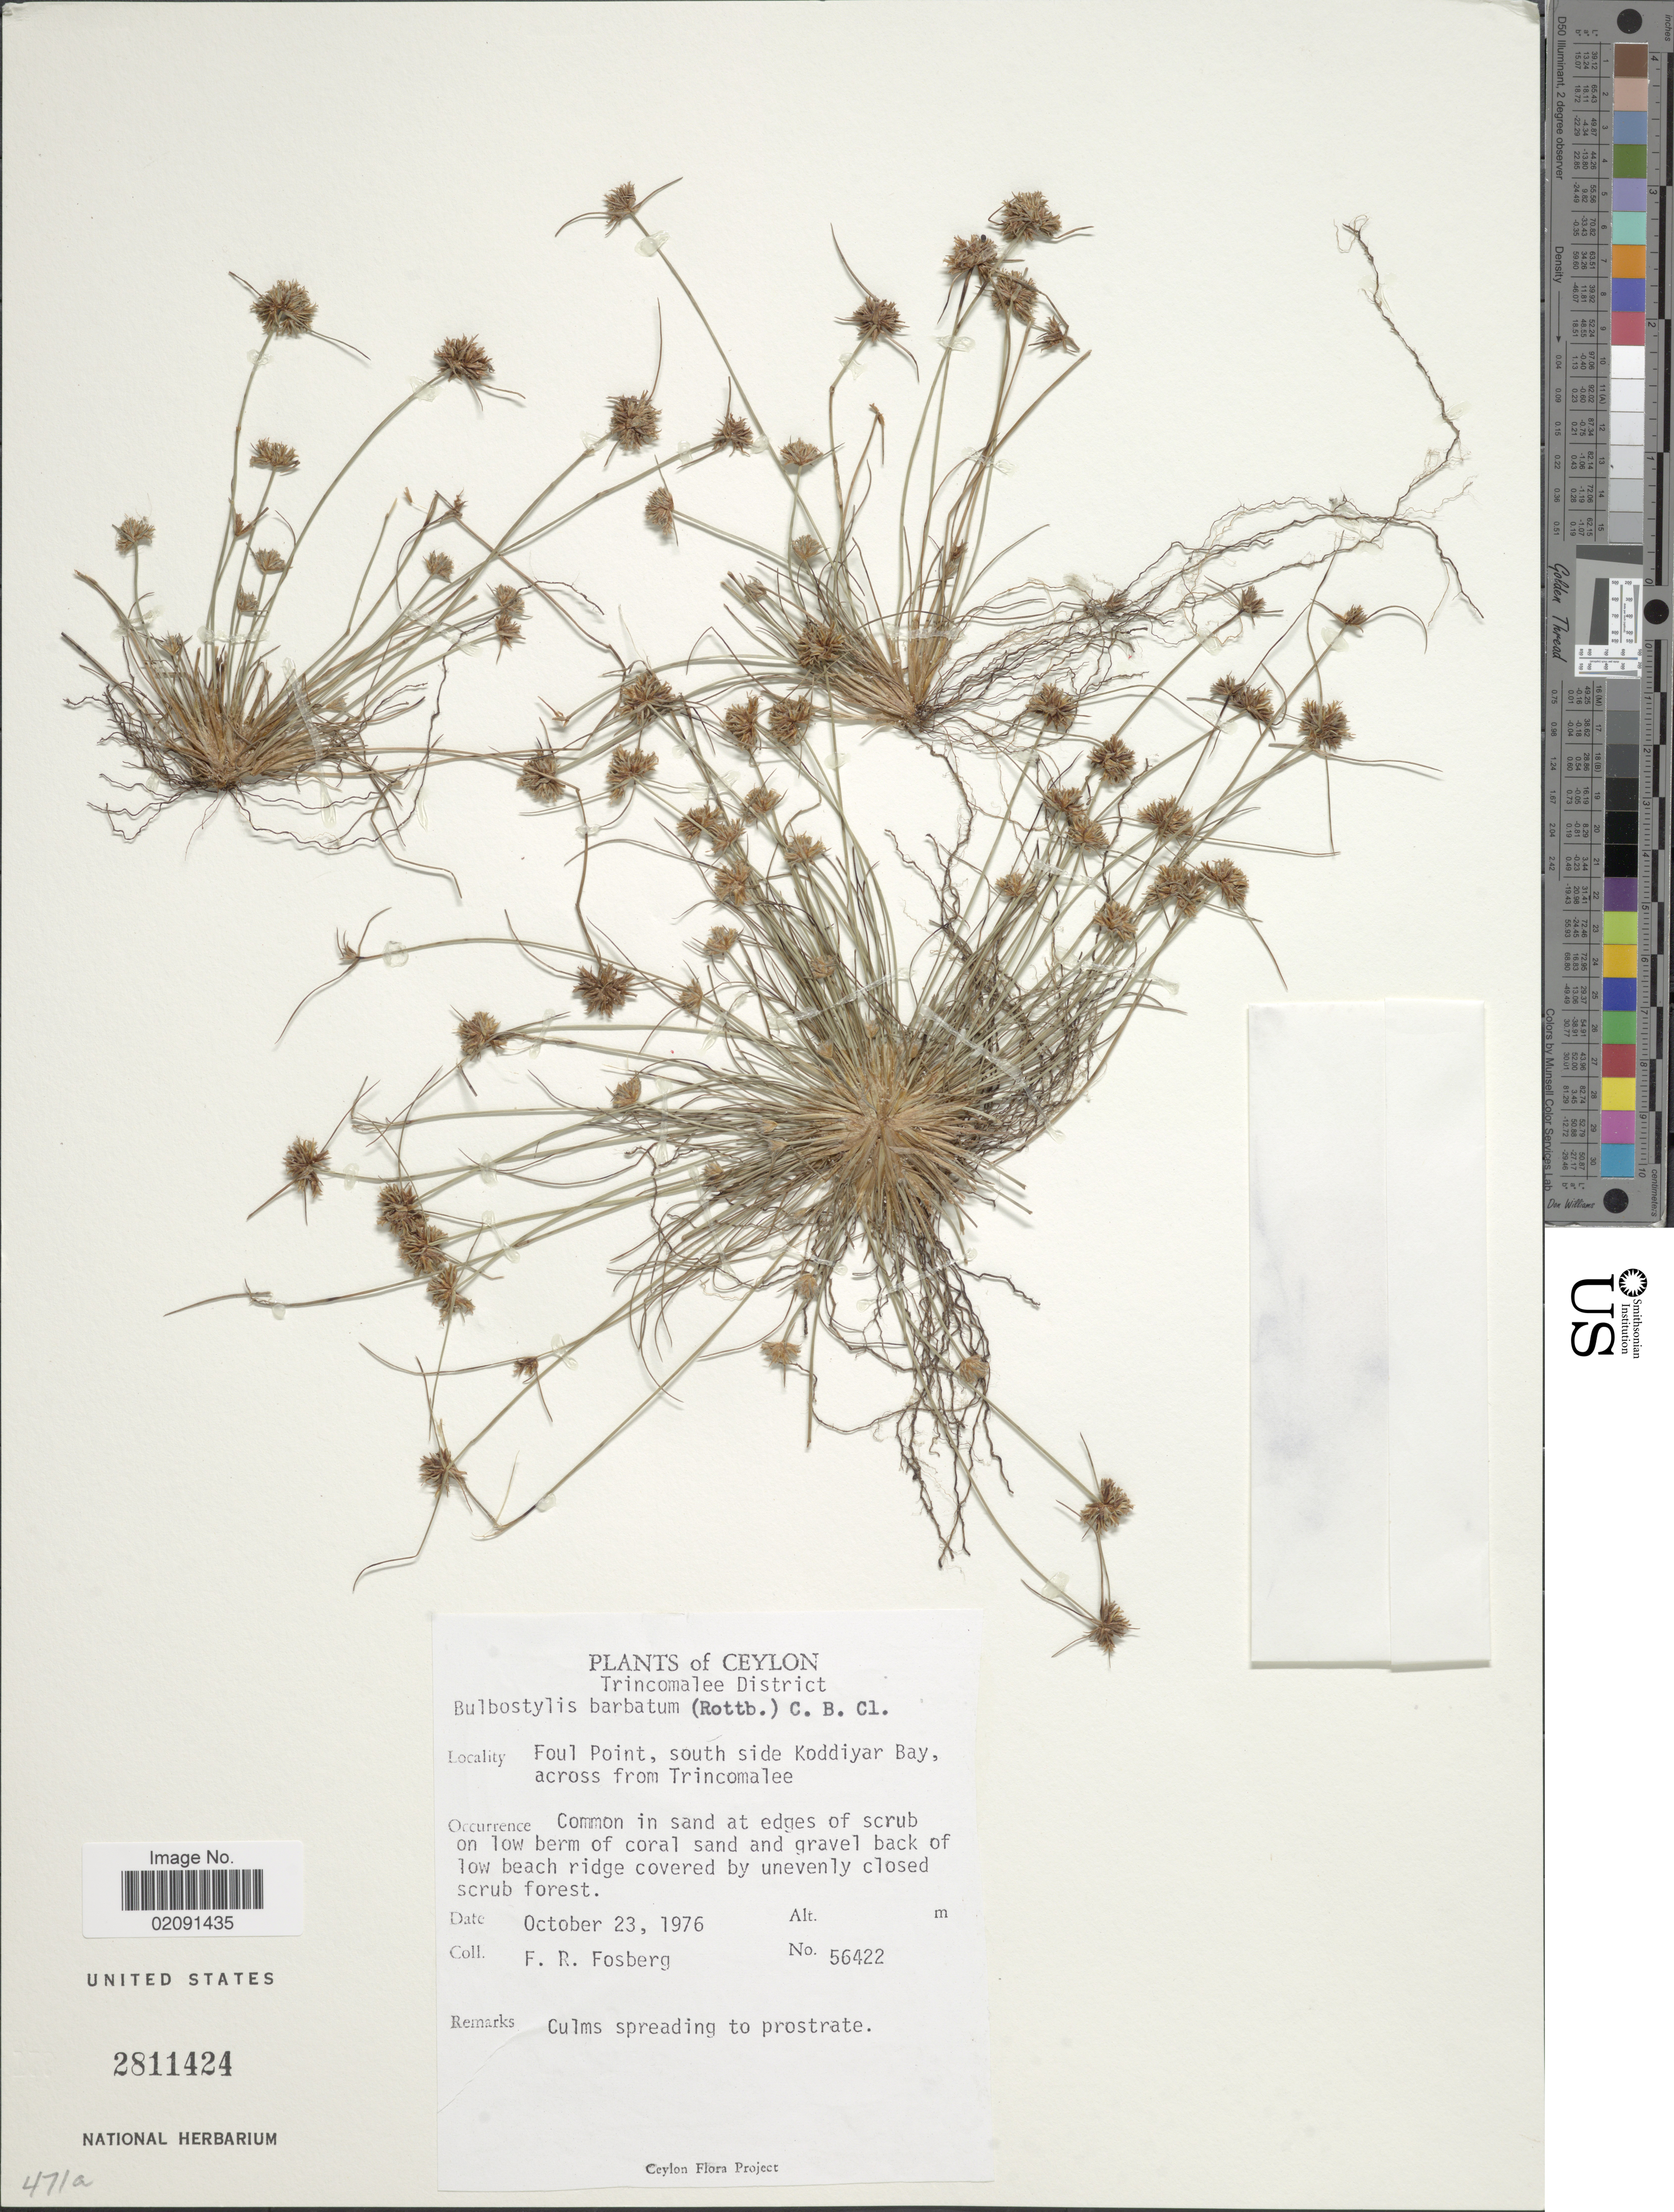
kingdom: Plantae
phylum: Tracheophyta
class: Liliopsida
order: Poales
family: Cyperaceae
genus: Bulbostylis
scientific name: Bulbostylis barbata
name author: (Rottb.) C.B. Clarke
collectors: F. R. Fosberg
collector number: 56422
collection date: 1976-10-23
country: Sri Lanka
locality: Ceylon, Foul Point, south side at edges of scrub on low berm of coral sand and gravel back of low beach ridge covered by unevenly closed scrub forest.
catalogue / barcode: US 2811424